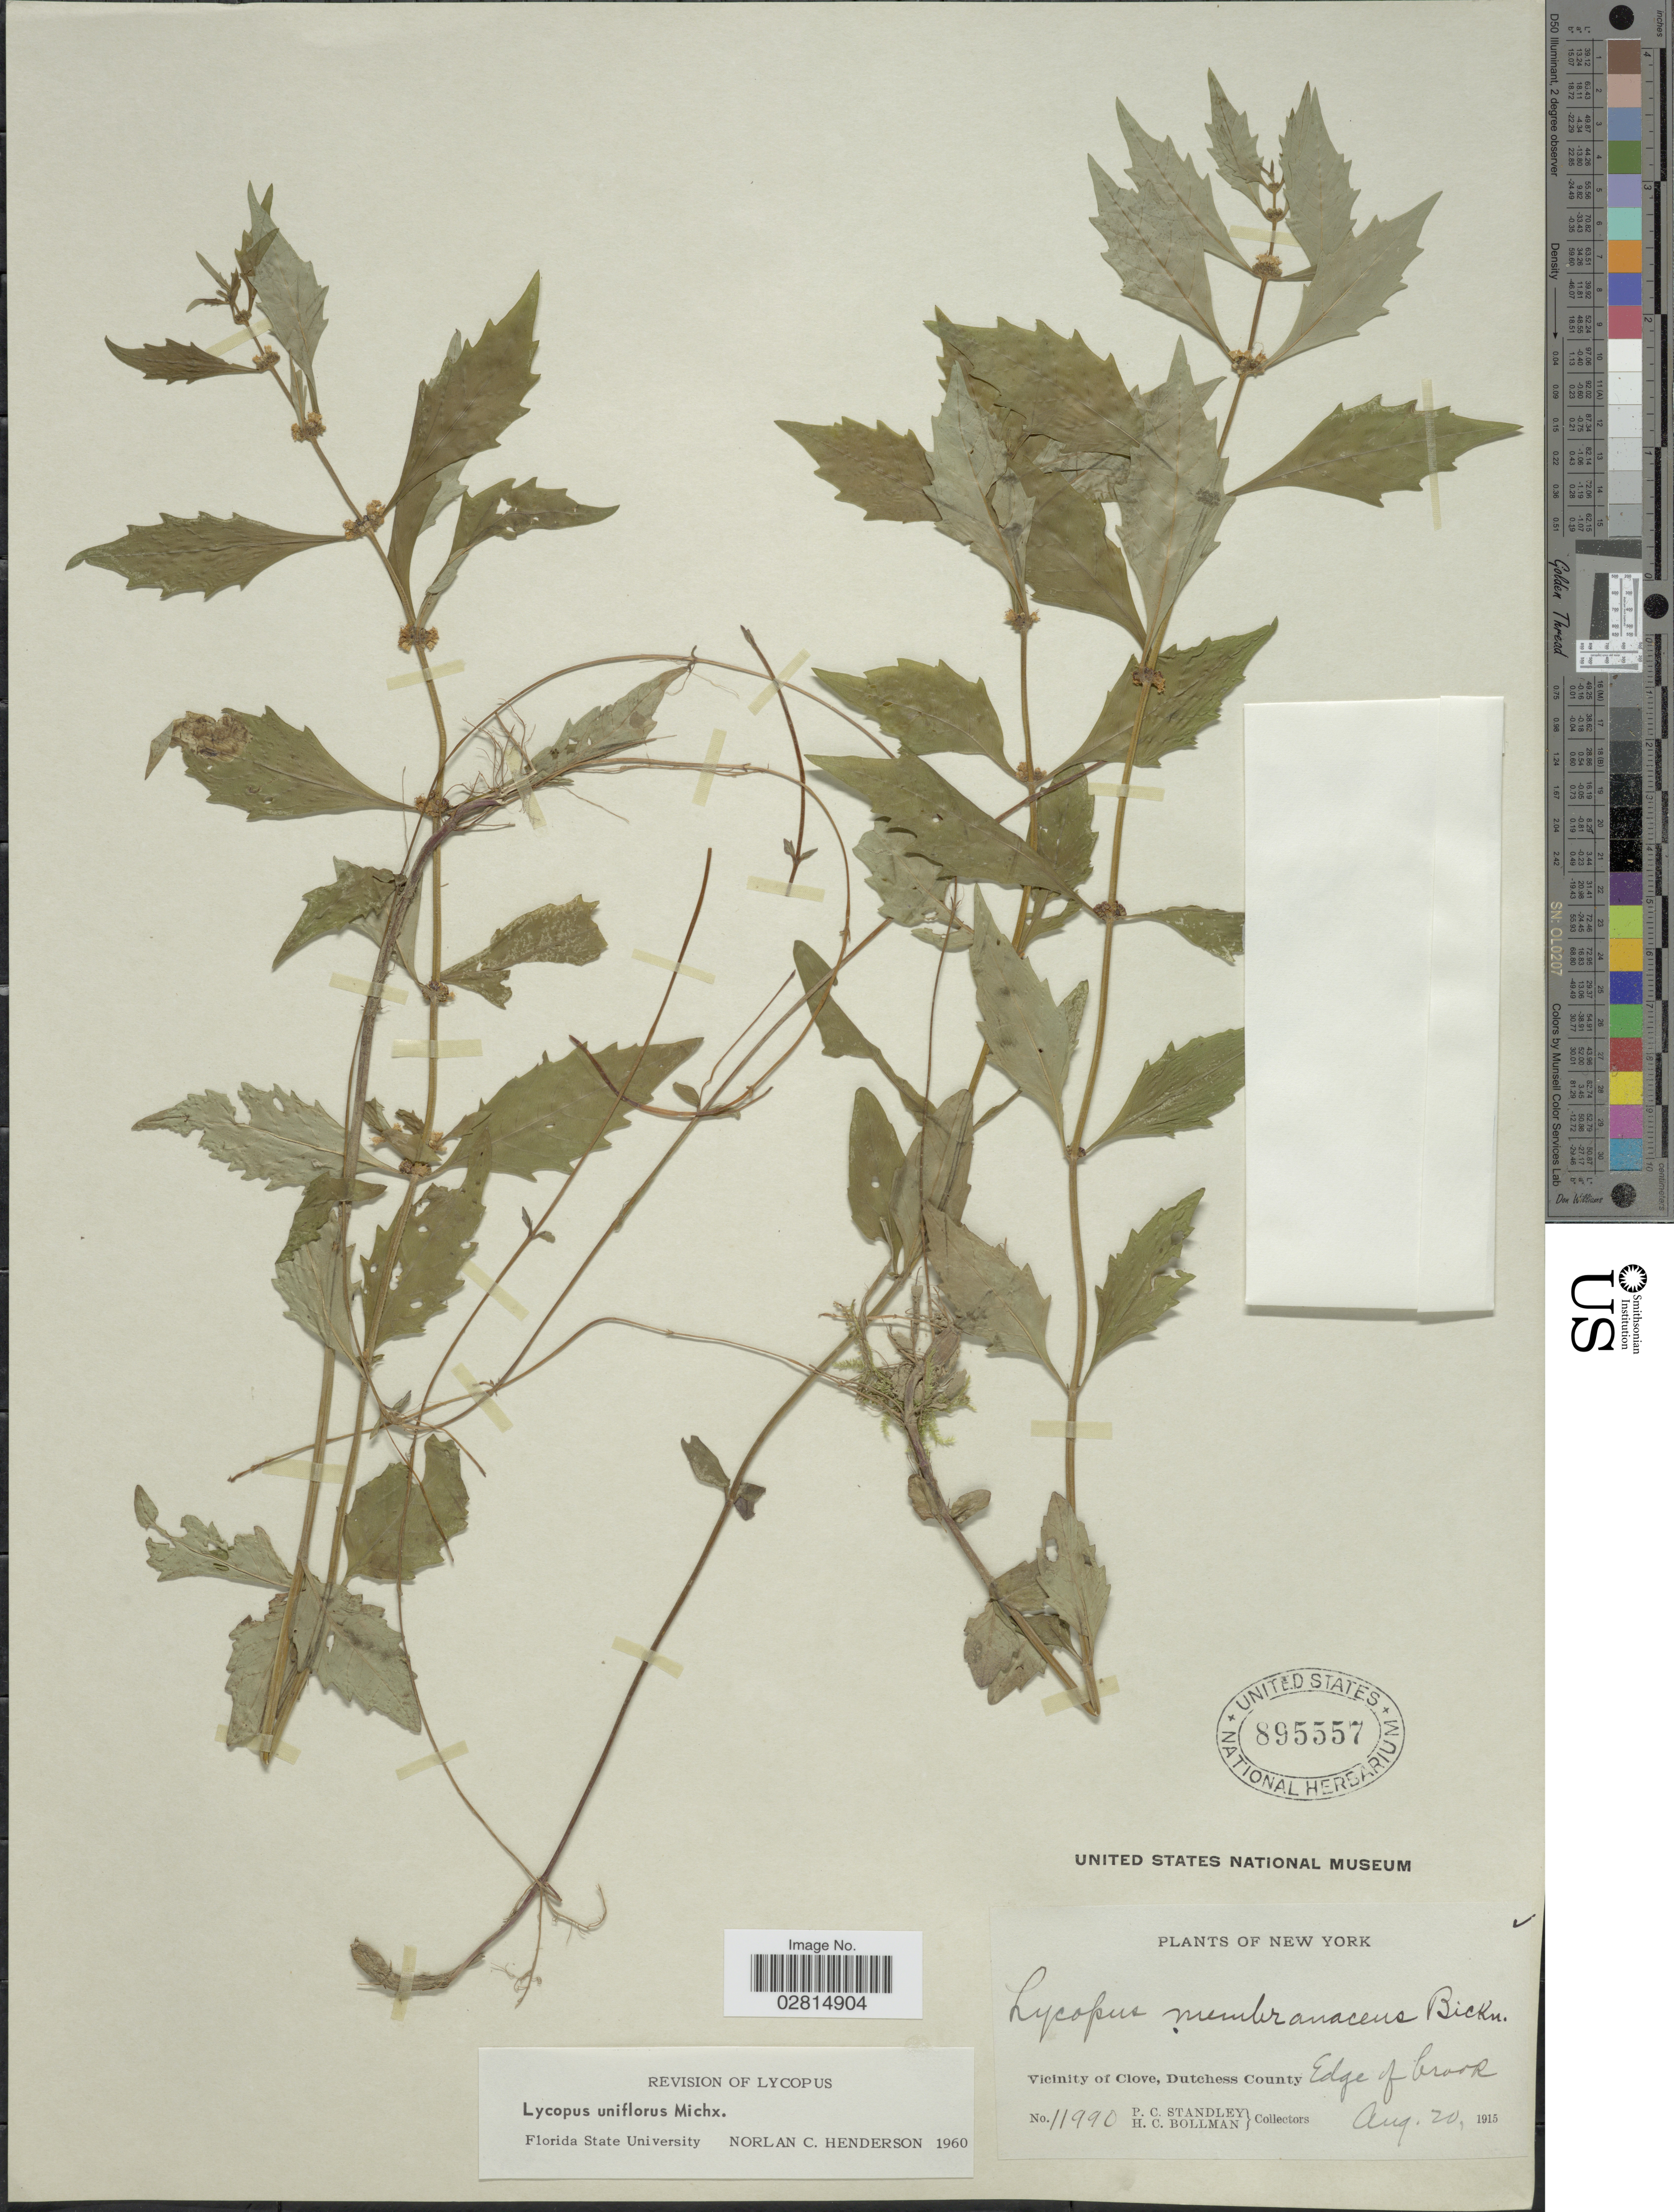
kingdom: Plantae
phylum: Tracheophyta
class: Magnoliopsida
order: Lamiales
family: Lamiaceae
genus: Lycopus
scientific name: Lycopus uniflorus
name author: Michx.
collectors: P. C. Standley & H. C. Bollman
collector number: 11990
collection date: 1915-08-20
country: United States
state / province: New York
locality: Vicinity of Clove, Dutchess County, Edge of brook.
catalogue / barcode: US 895557